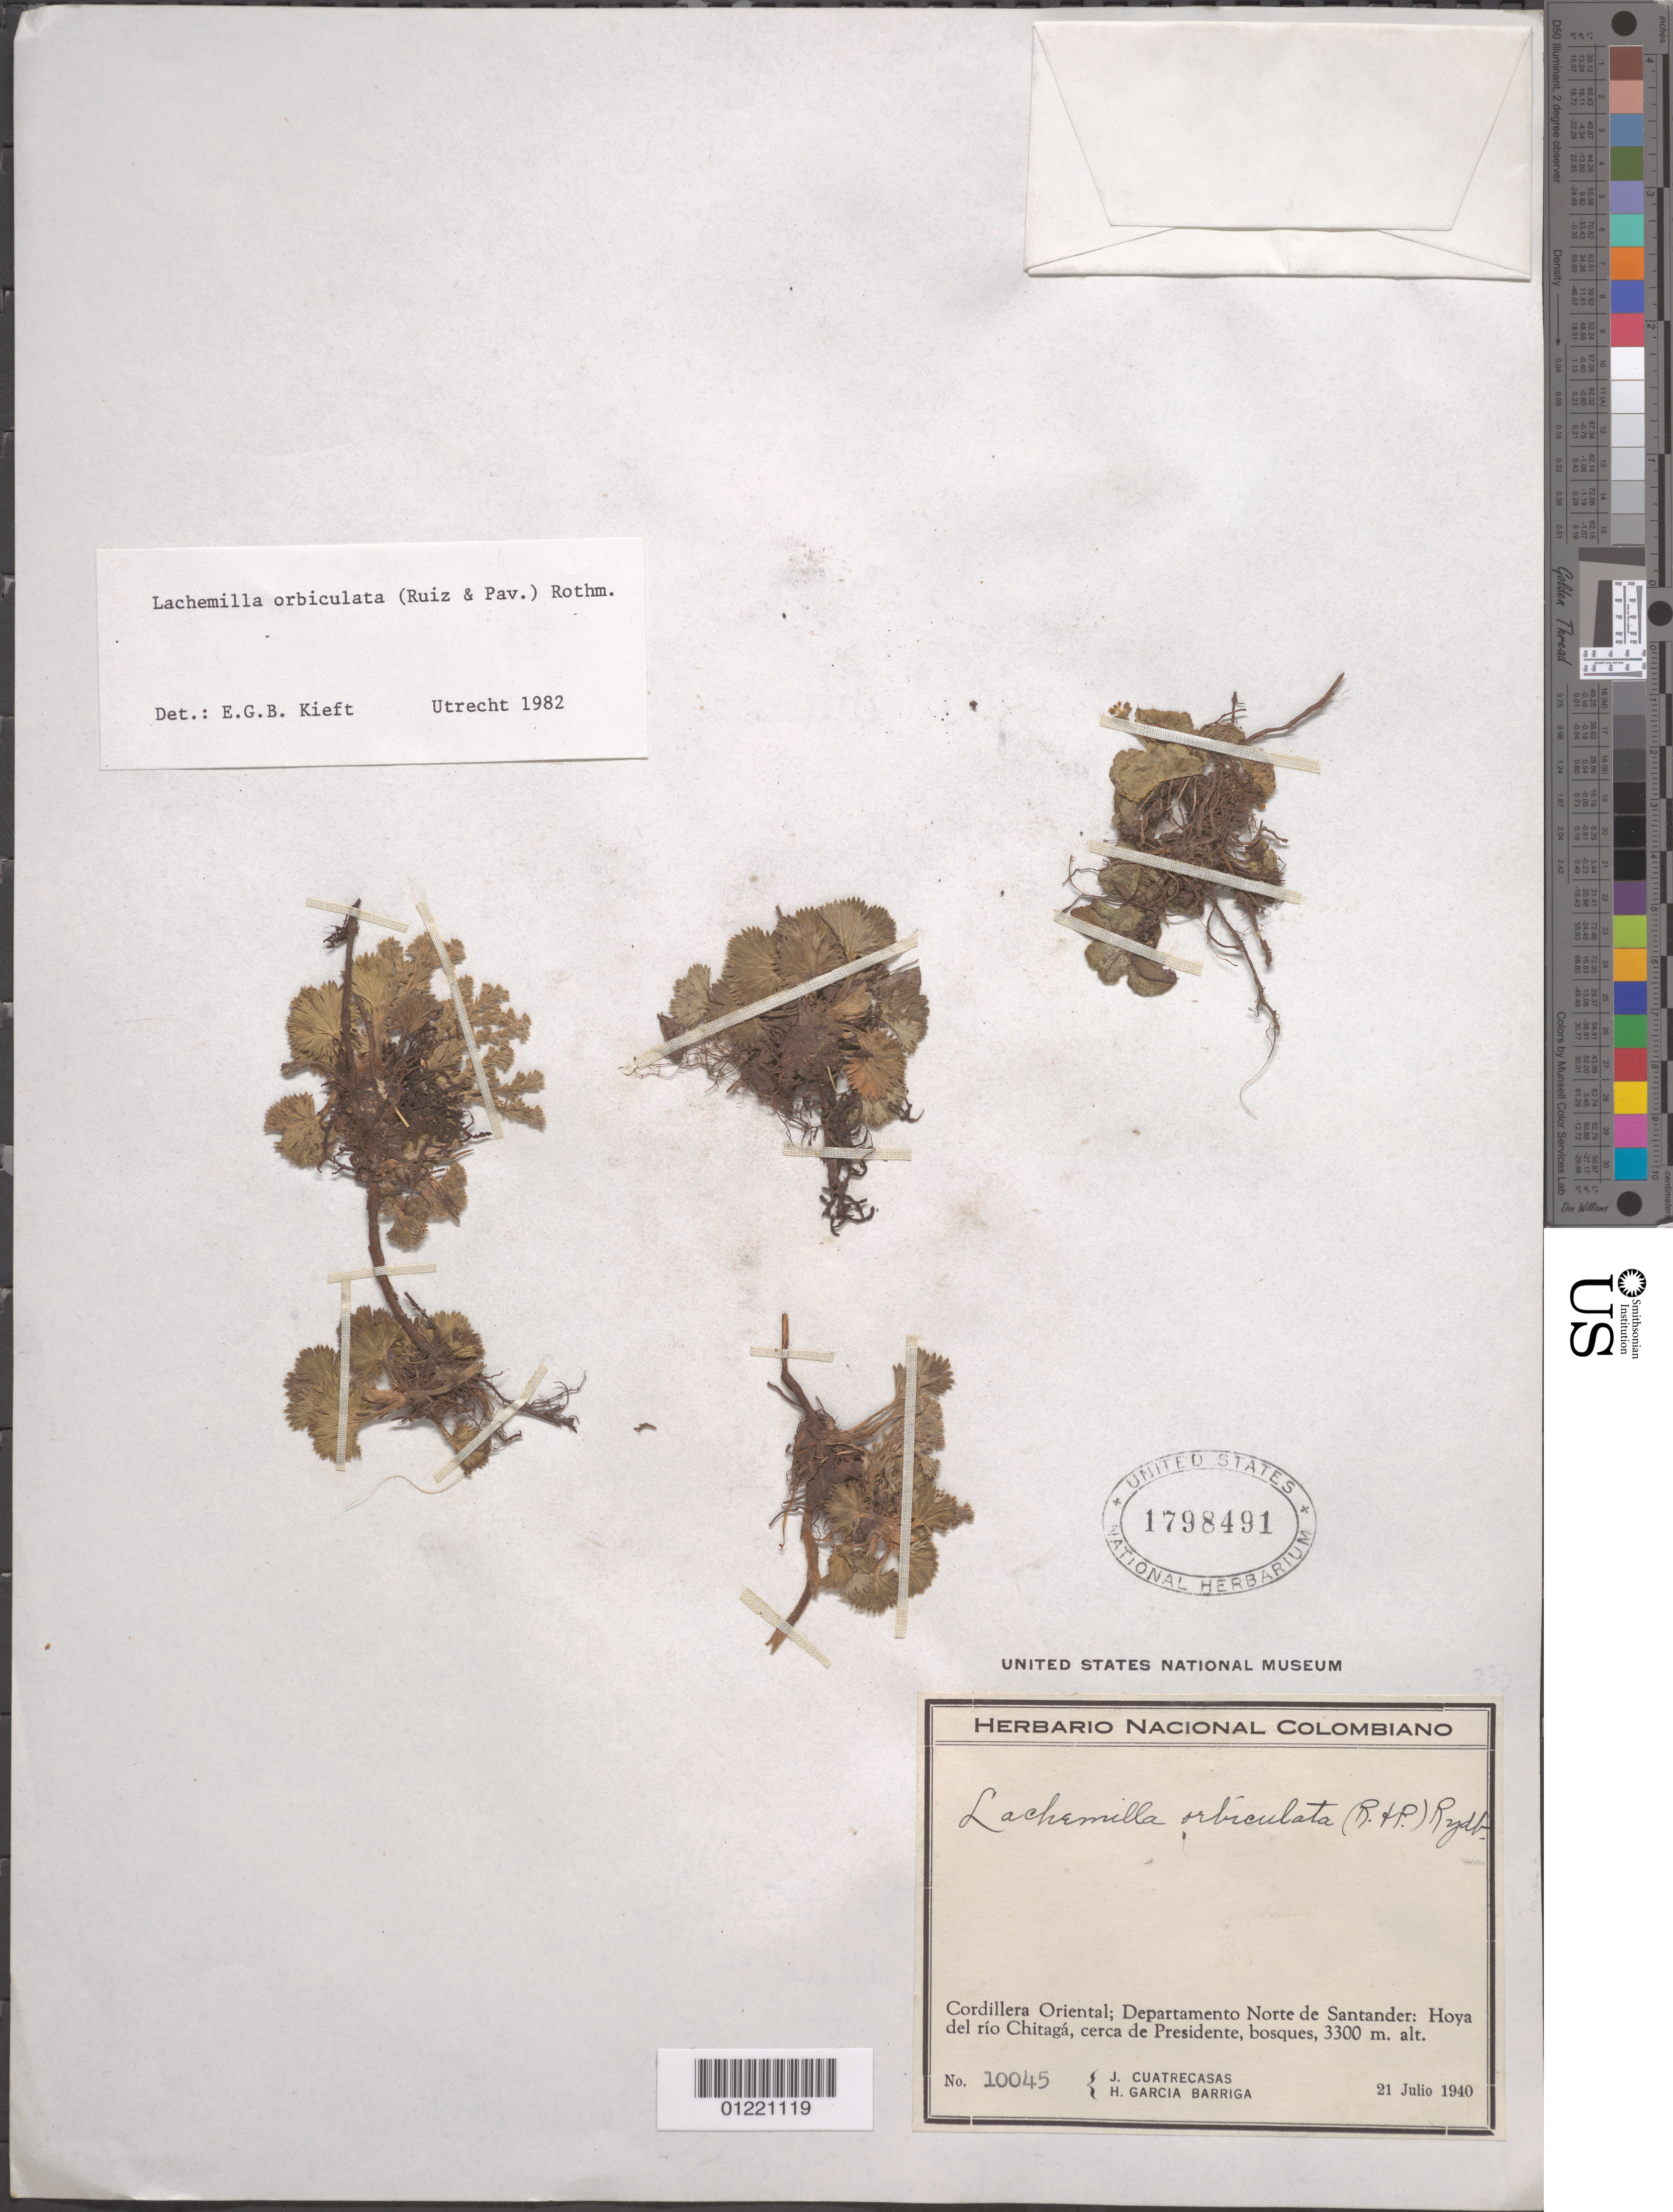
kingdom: Plantae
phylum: Tracheophyta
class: Magnoliopsida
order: Rosales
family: Rosaceae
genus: Lachemilla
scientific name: Lachemilla orbiculata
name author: (Ruiz & Pav.) Rydb.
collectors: J. Cuatrecasas & H. García Barriga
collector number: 10045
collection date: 1940-07-21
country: Colombia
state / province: Norte de Santander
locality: Hoya del río Chitagá, cerca de Presidente.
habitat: bosques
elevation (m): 3300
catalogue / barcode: US 1798491